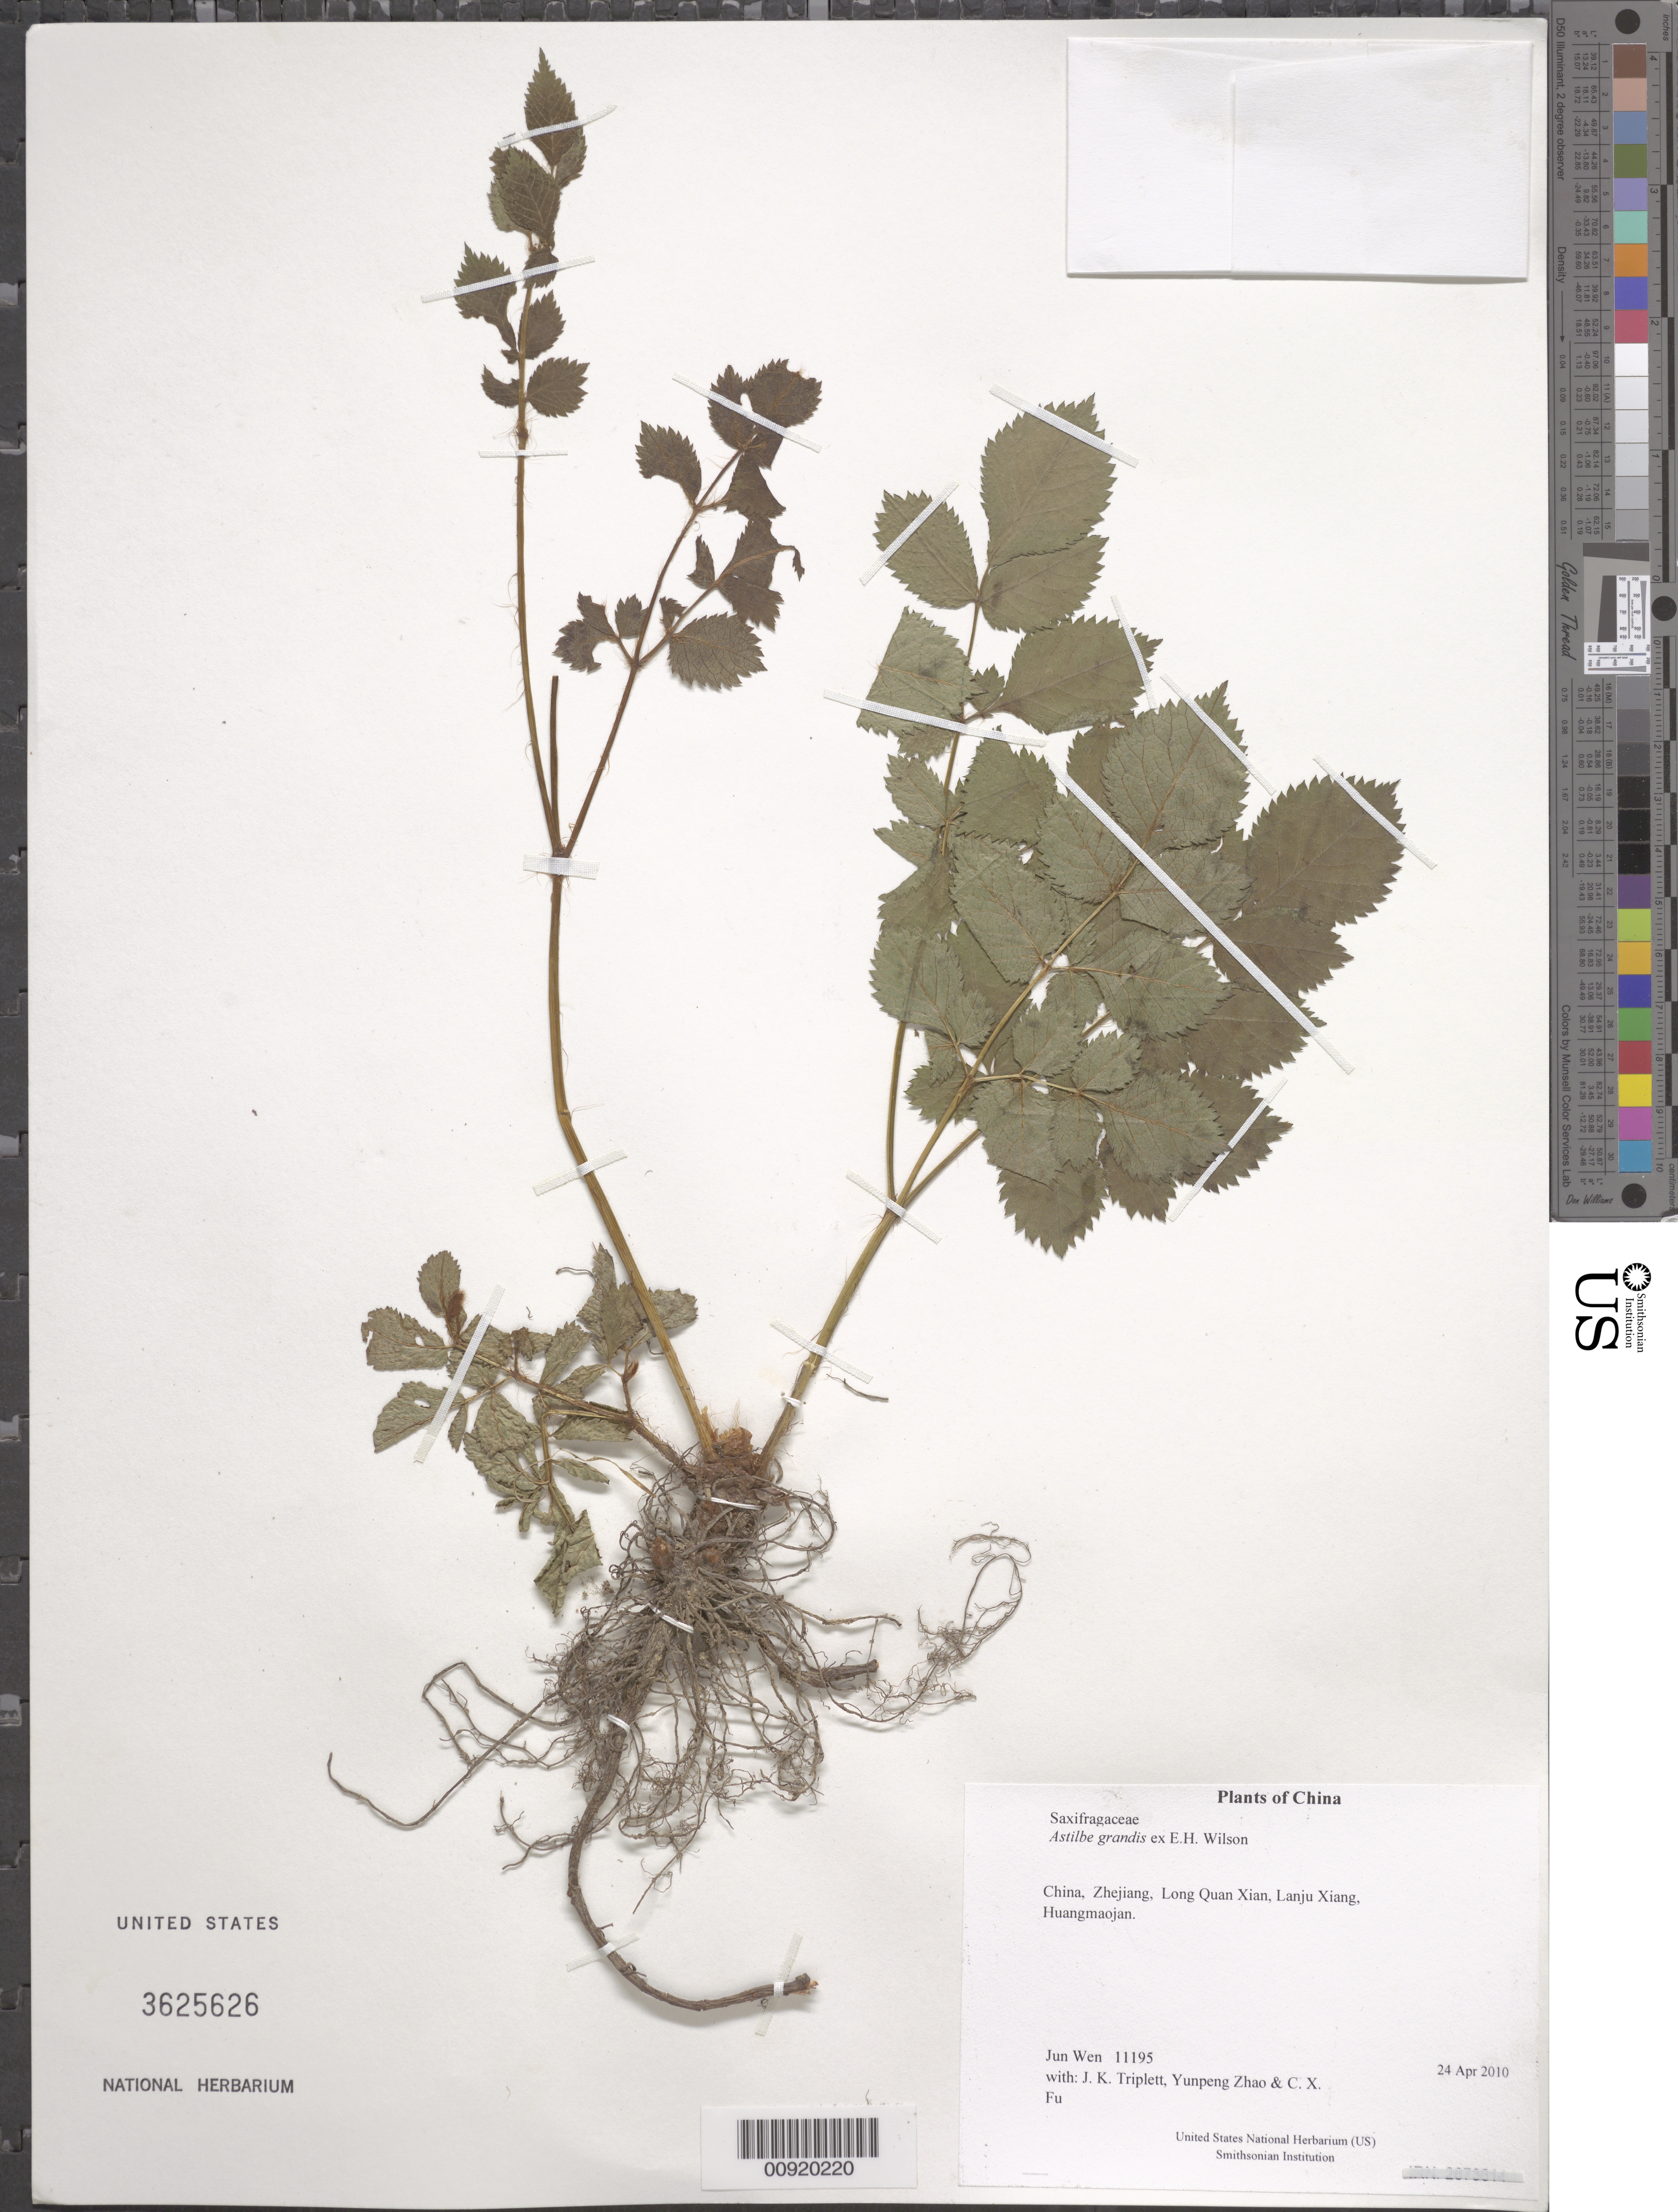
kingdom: Plantae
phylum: Tracheophyta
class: Magnoliopsida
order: Saxifragales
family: Saxifragaceae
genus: Astilbe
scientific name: Astilbe grandis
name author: Stapf ex E.H. Wilson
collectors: J. Wen, J. K. Triplett, Yunpeng Zhao & C. X. Fu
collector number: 11195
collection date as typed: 24 Apr 2010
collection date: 2010-04-24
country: China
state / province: Zhejiang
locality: Long Quan Xian, Lanju Xiang, Huangmaojan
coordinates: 27 53.495 N, 119 10.727 E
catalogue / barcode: US 3625626